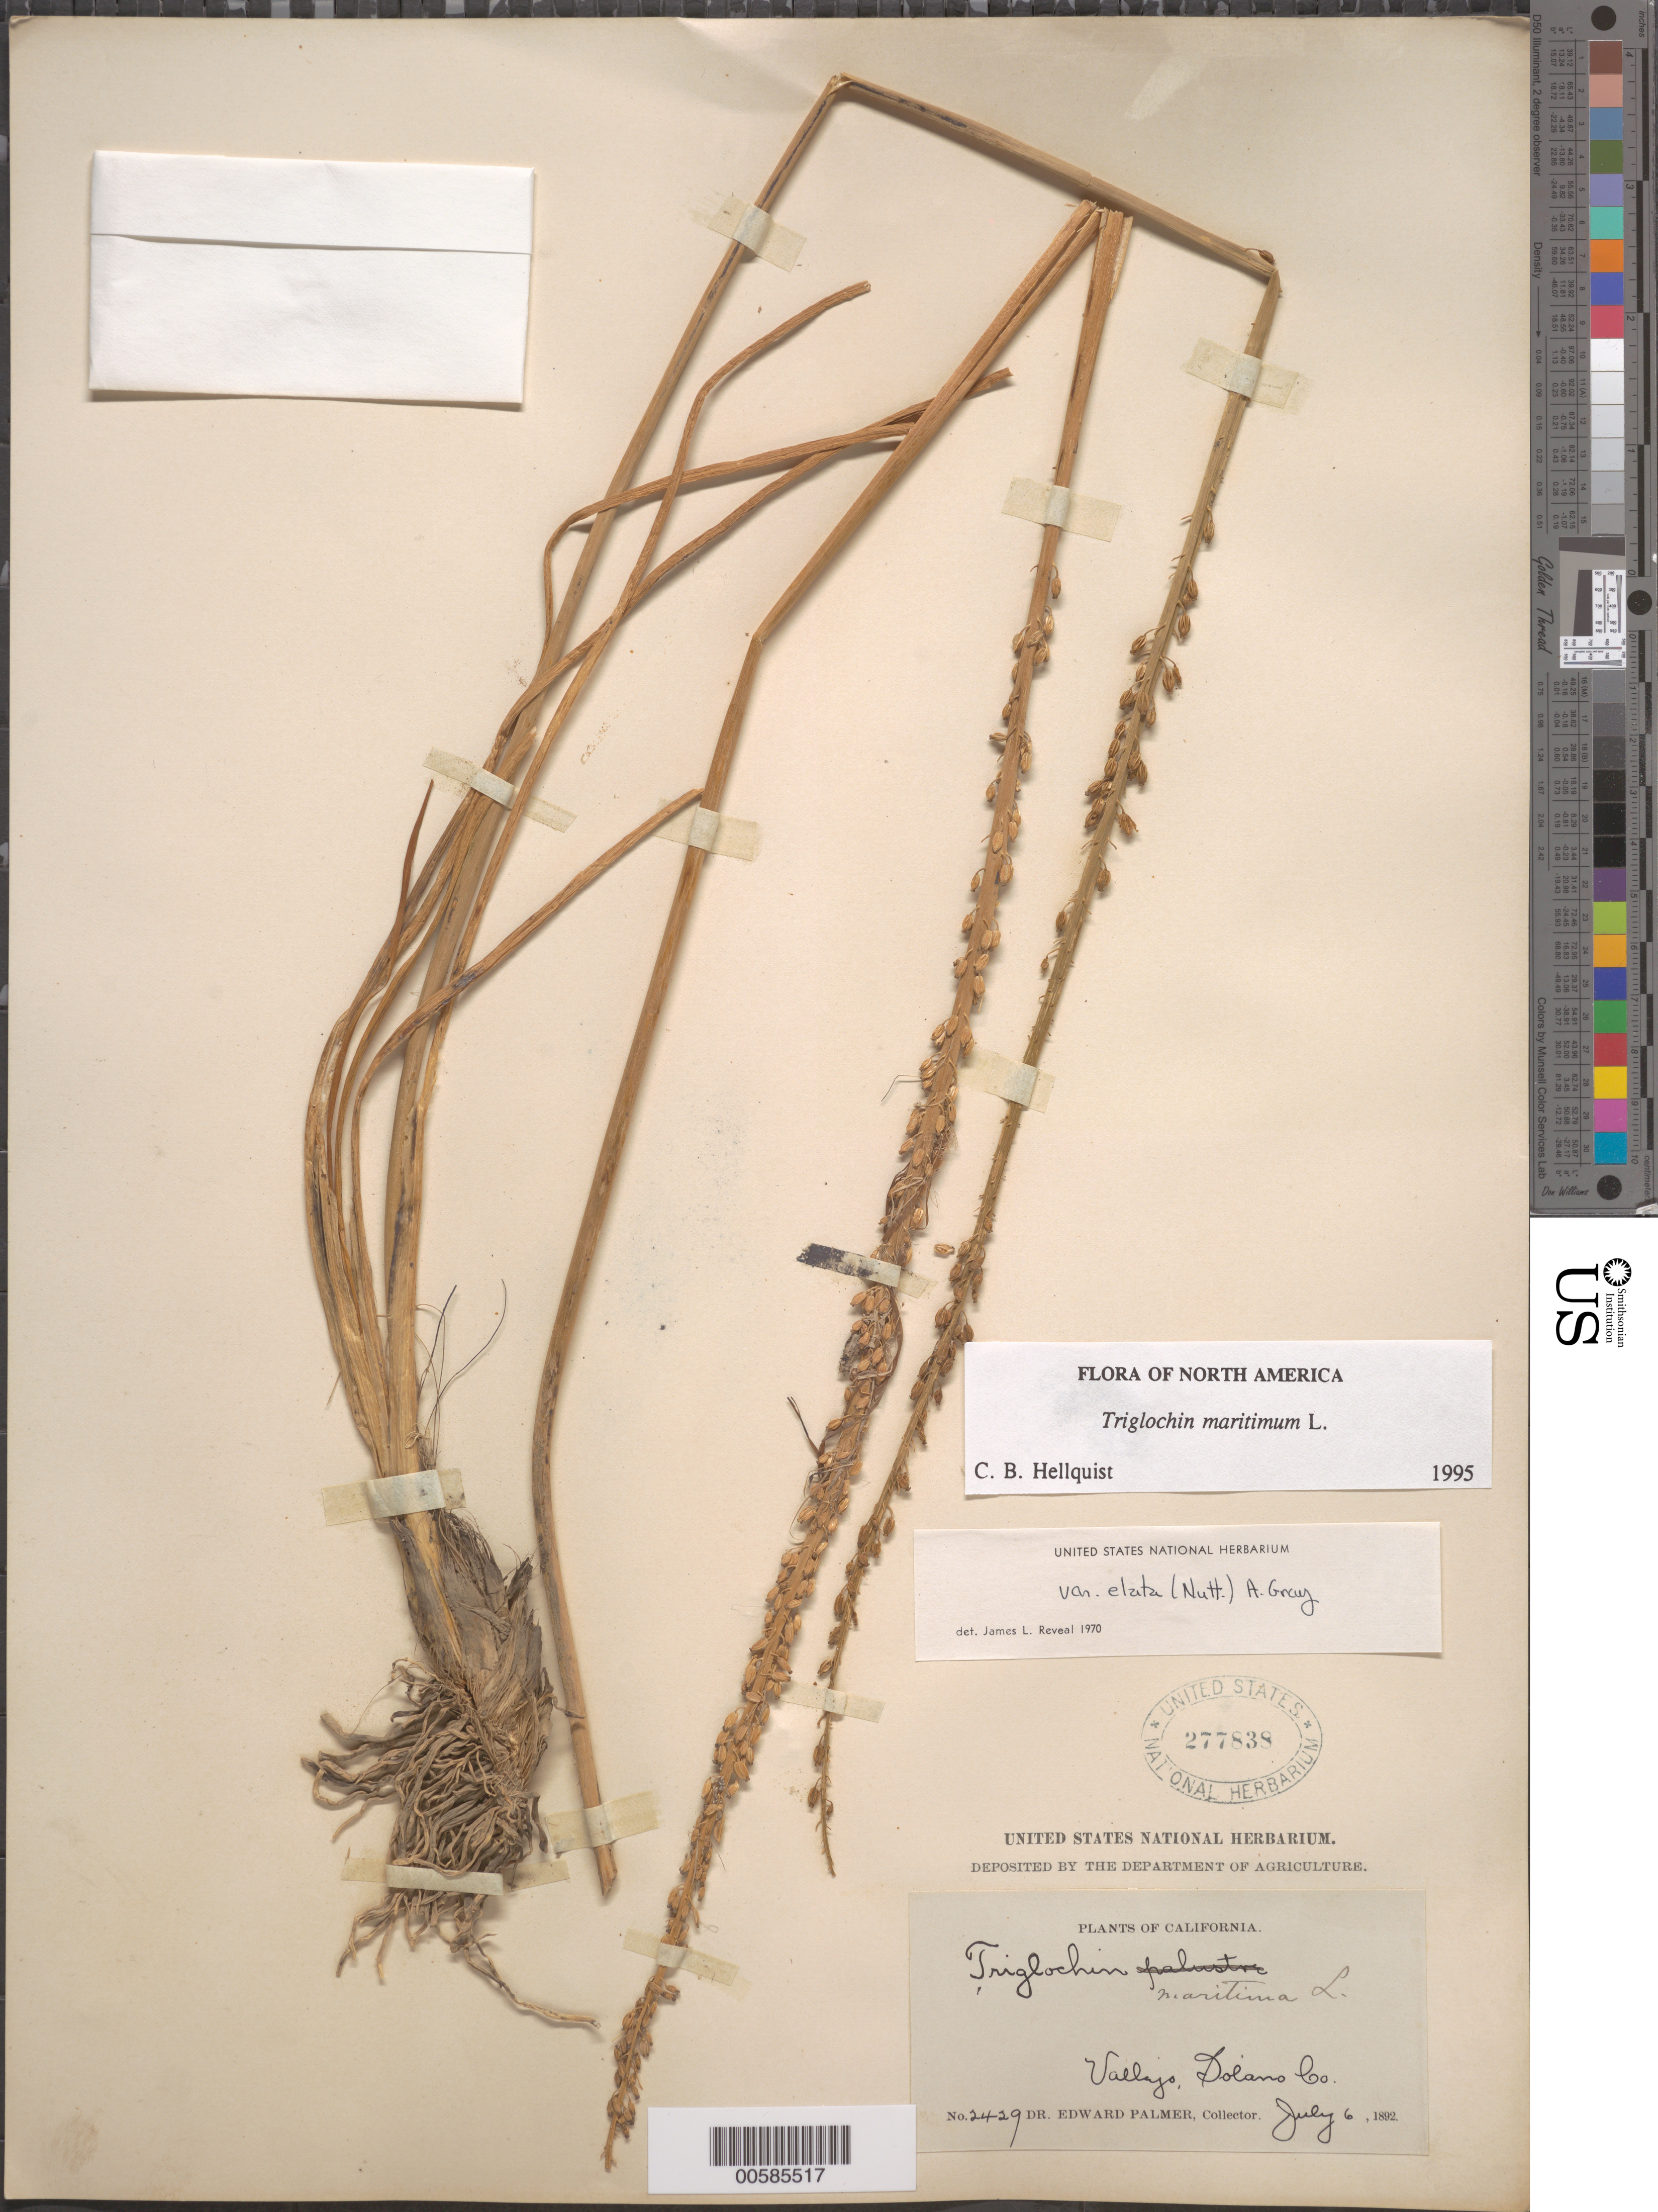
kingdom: Plantae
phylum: Tracheophyta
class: Liliopsida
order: Alismatales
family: Juncaginaceae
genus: Triglochin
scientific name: Triglochin maritima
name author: L.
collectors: E. Palmer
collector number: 2429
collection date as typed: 06 Jul 1892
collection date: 1892-07-06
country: United States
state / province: California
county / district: Solano ?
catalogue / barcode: US 277838